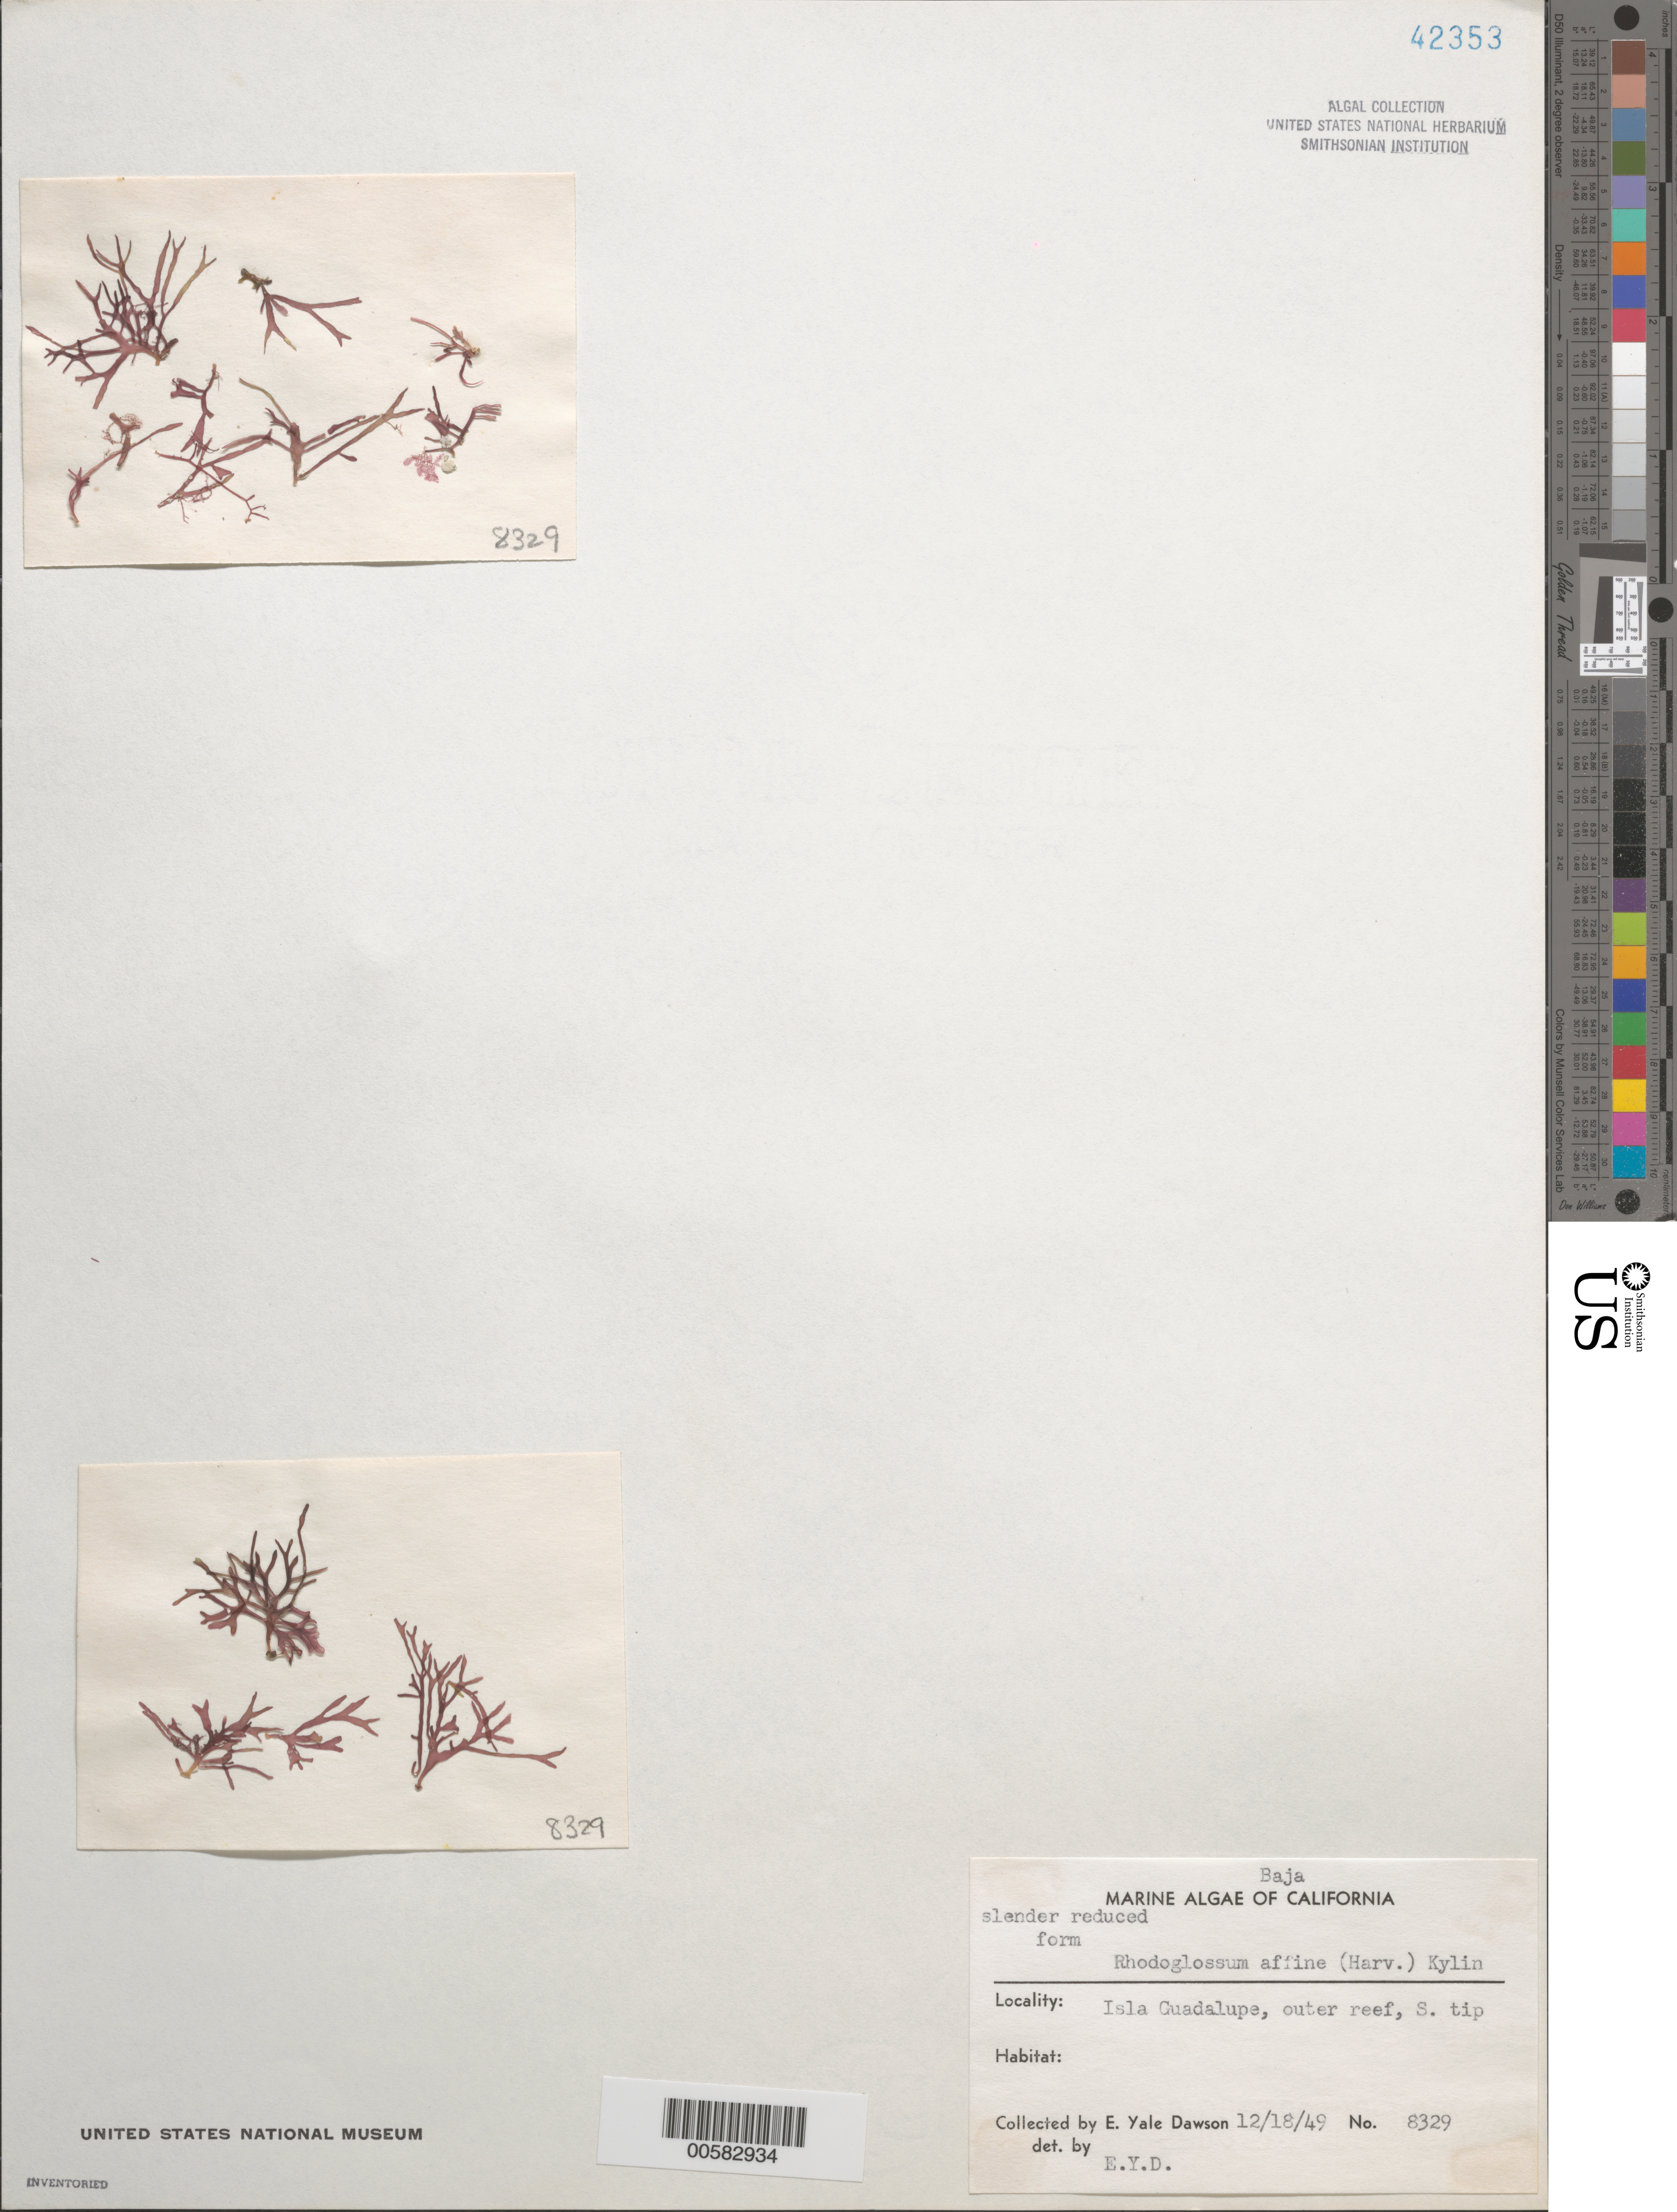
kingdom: Plantae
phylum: Rhodophyta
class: Florideophyceae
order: Gigartinales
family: Gigartinaceae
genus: Mazzaella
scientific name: Mazzaella affinis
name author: (Harvey) Fredericq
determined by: Algae name updating Project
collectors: E. Y. Dawson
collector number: EYD 8329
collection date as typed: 18 Dec 1949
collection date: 1949-12-18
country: Mexico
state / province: Baja California Norte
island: Isla Guadalupe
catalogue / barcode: US 42353